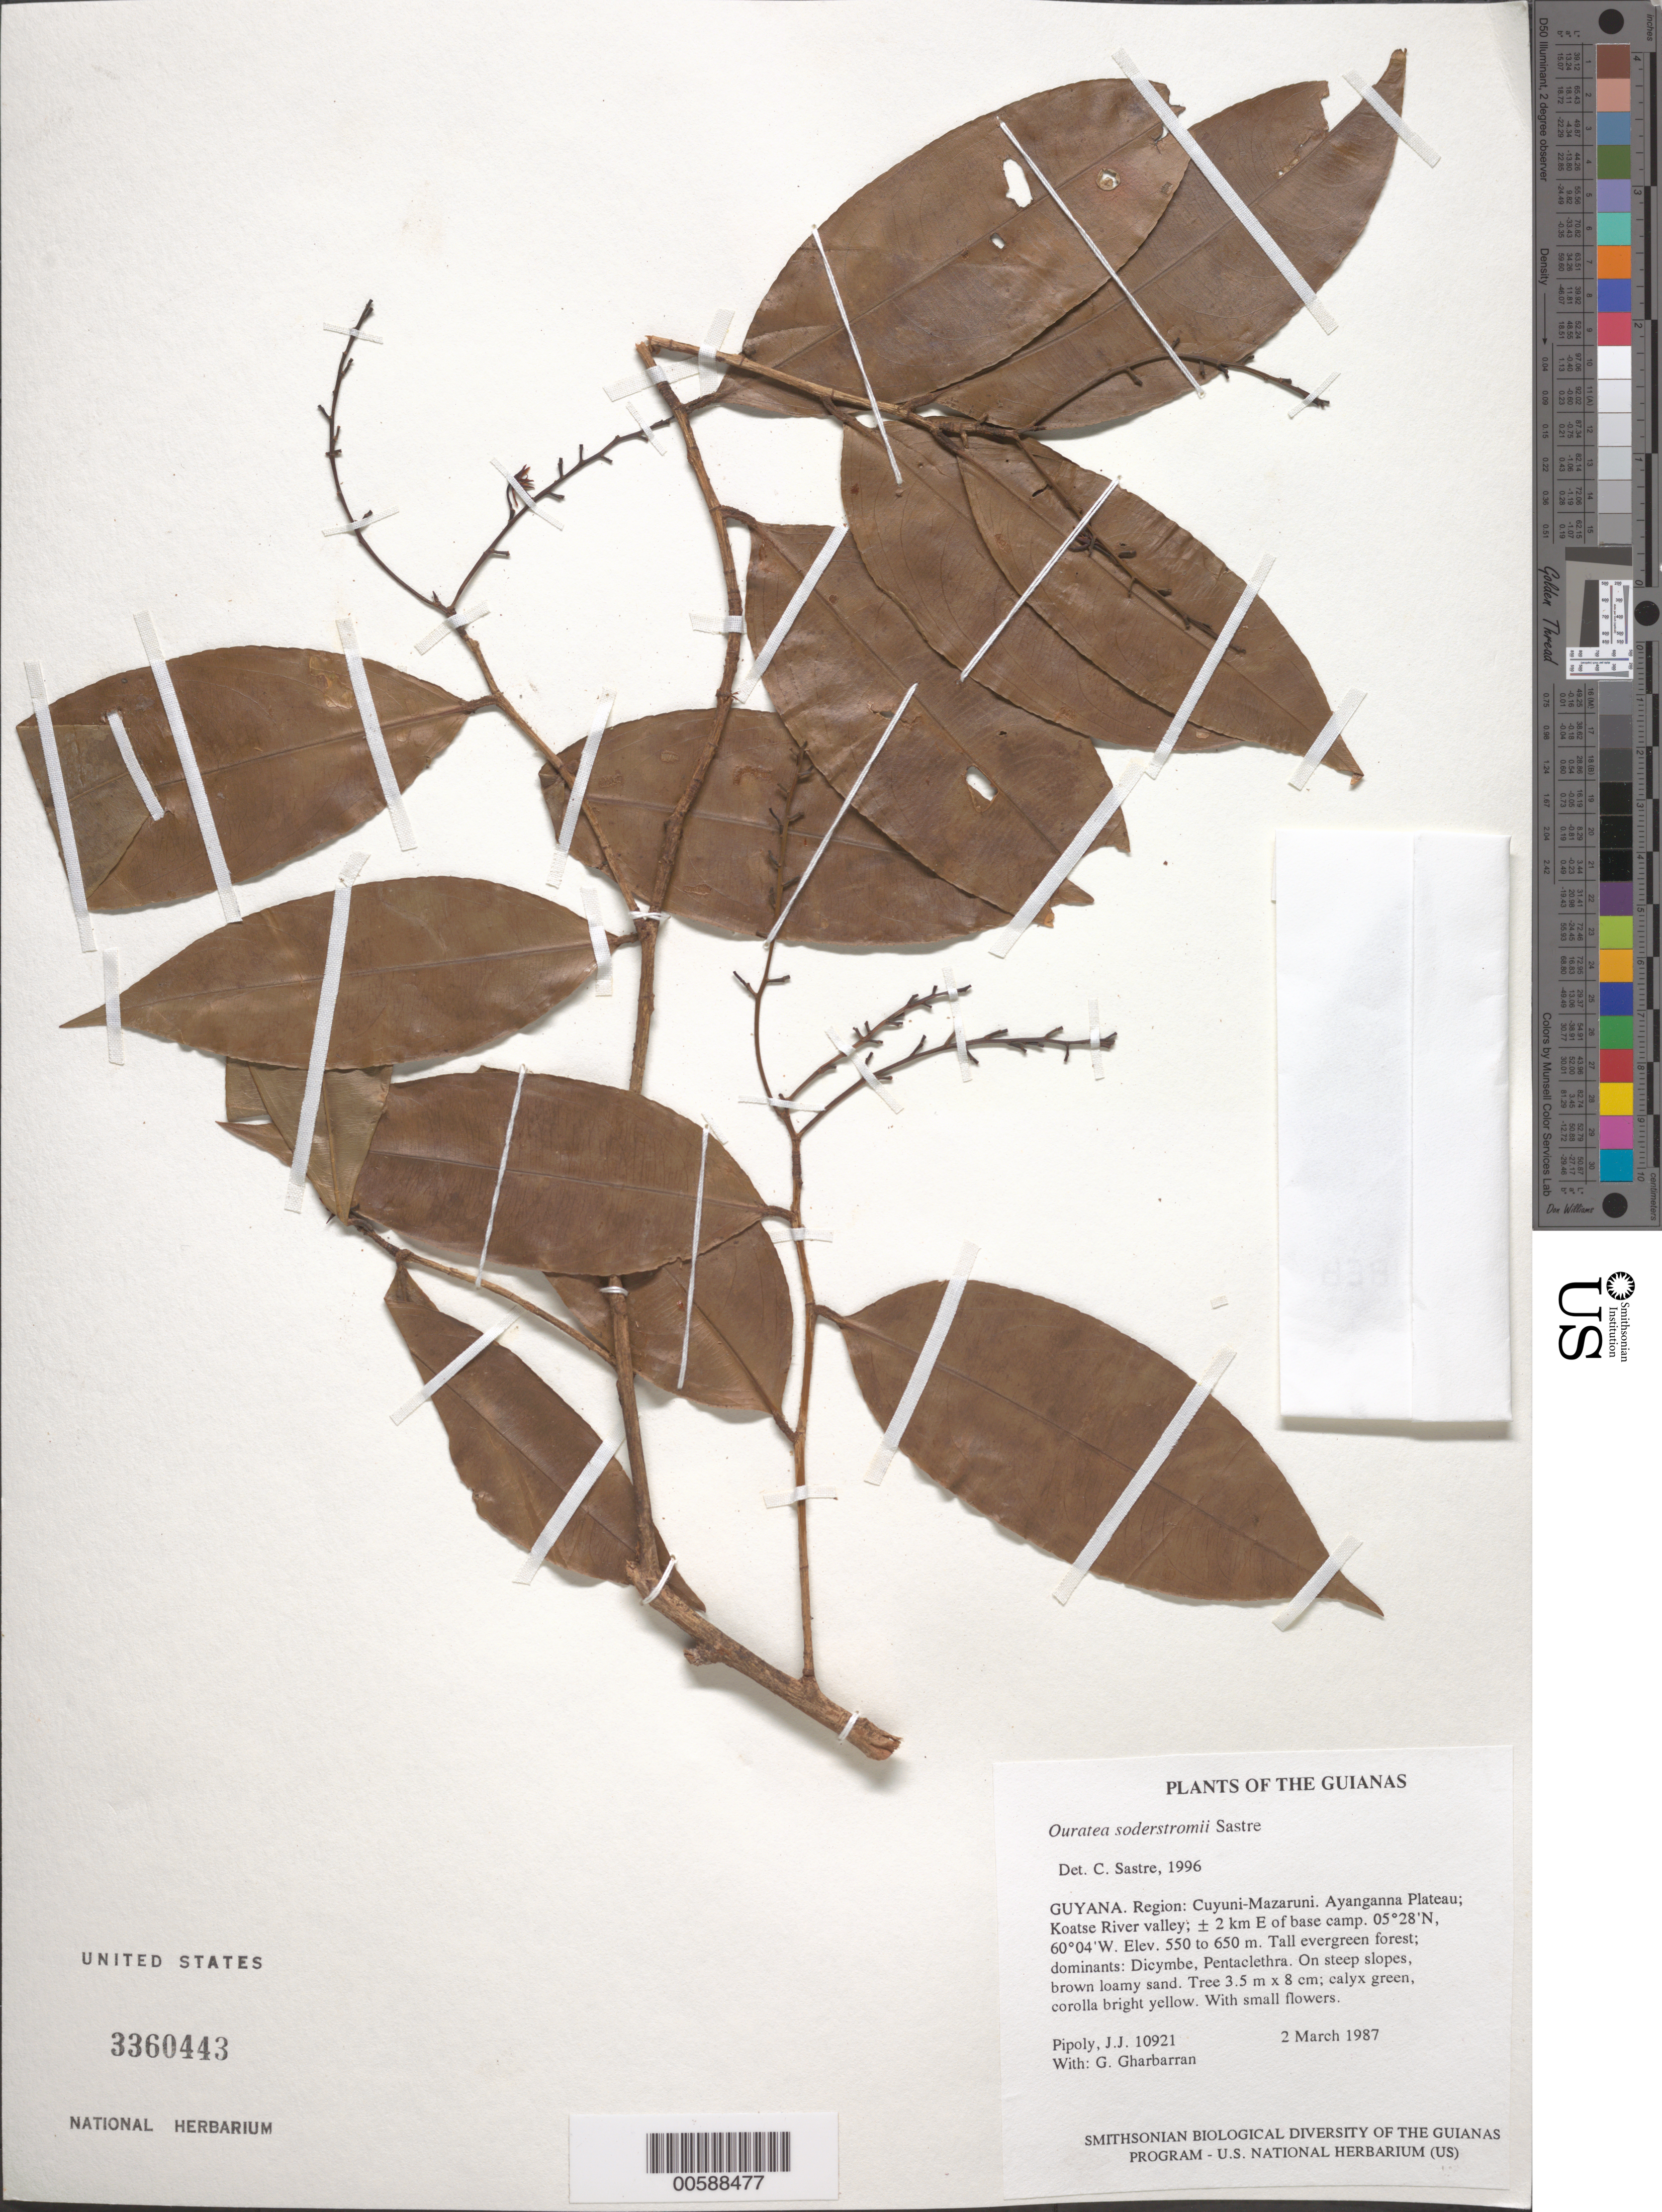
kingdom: Plantae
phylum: Tracheophyta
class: Magnoliopsida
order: Malpighiales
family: Ochnaceae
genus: Ouratea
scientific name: Ouratea soderstromii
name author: Sastre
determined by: Sastre, C. H. L.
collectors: J. J. Pipoly & G. Gharbarran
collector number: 10921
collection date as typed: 2 March 1987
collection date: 1987-03-02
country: Guyana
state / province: Cuyuni-Mazaruni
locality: Ayanganna Plateau; Koatse River valley; ± 2 km E of base camp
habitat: Tall evergreen forest; dominants: Dicymbe, Pentaclethra. On steep slopes, brown loamy sand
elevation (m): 550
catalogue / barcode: US 3360443